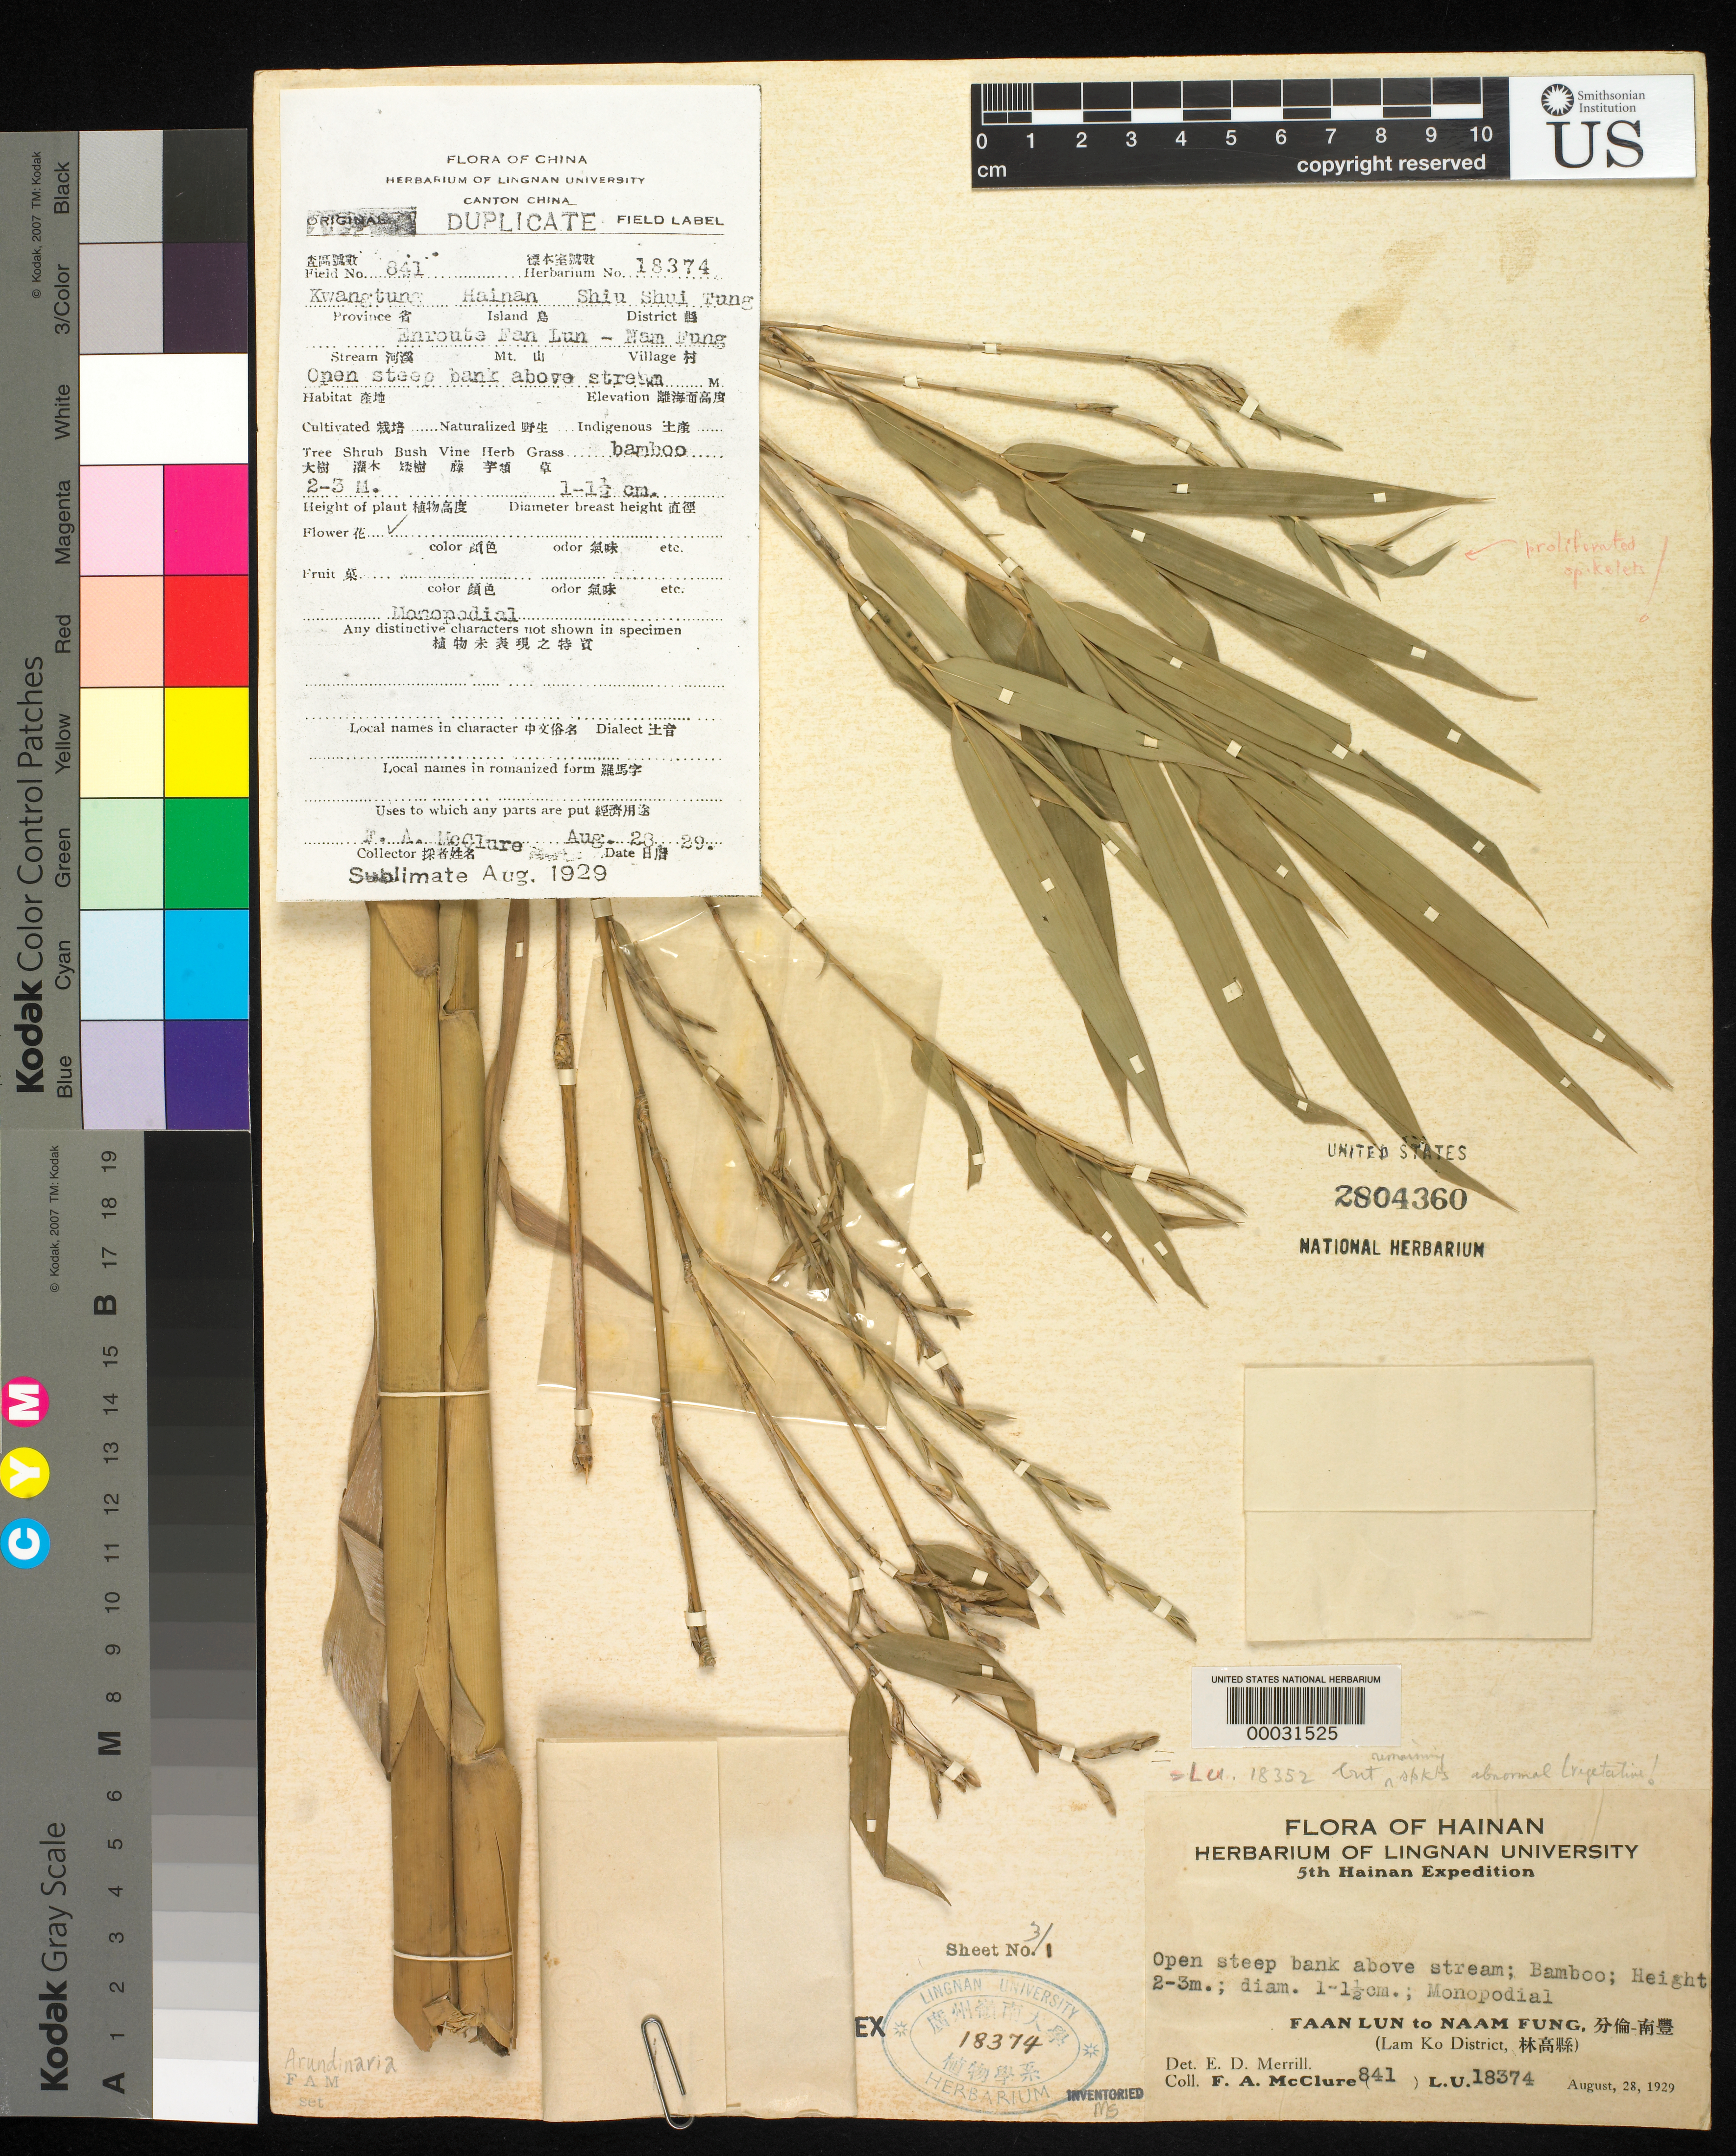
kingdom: Plantae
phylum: Tracheophyta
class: Liliopsida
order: Poales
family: Poaceae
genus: Arundinaria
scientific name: Arundinaria sp.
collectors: F. A. McClure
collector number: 841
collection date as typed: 28 Aug 1929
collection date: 1929-08-28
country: China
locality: Faan lun, naam fung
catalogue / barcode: US 2804360